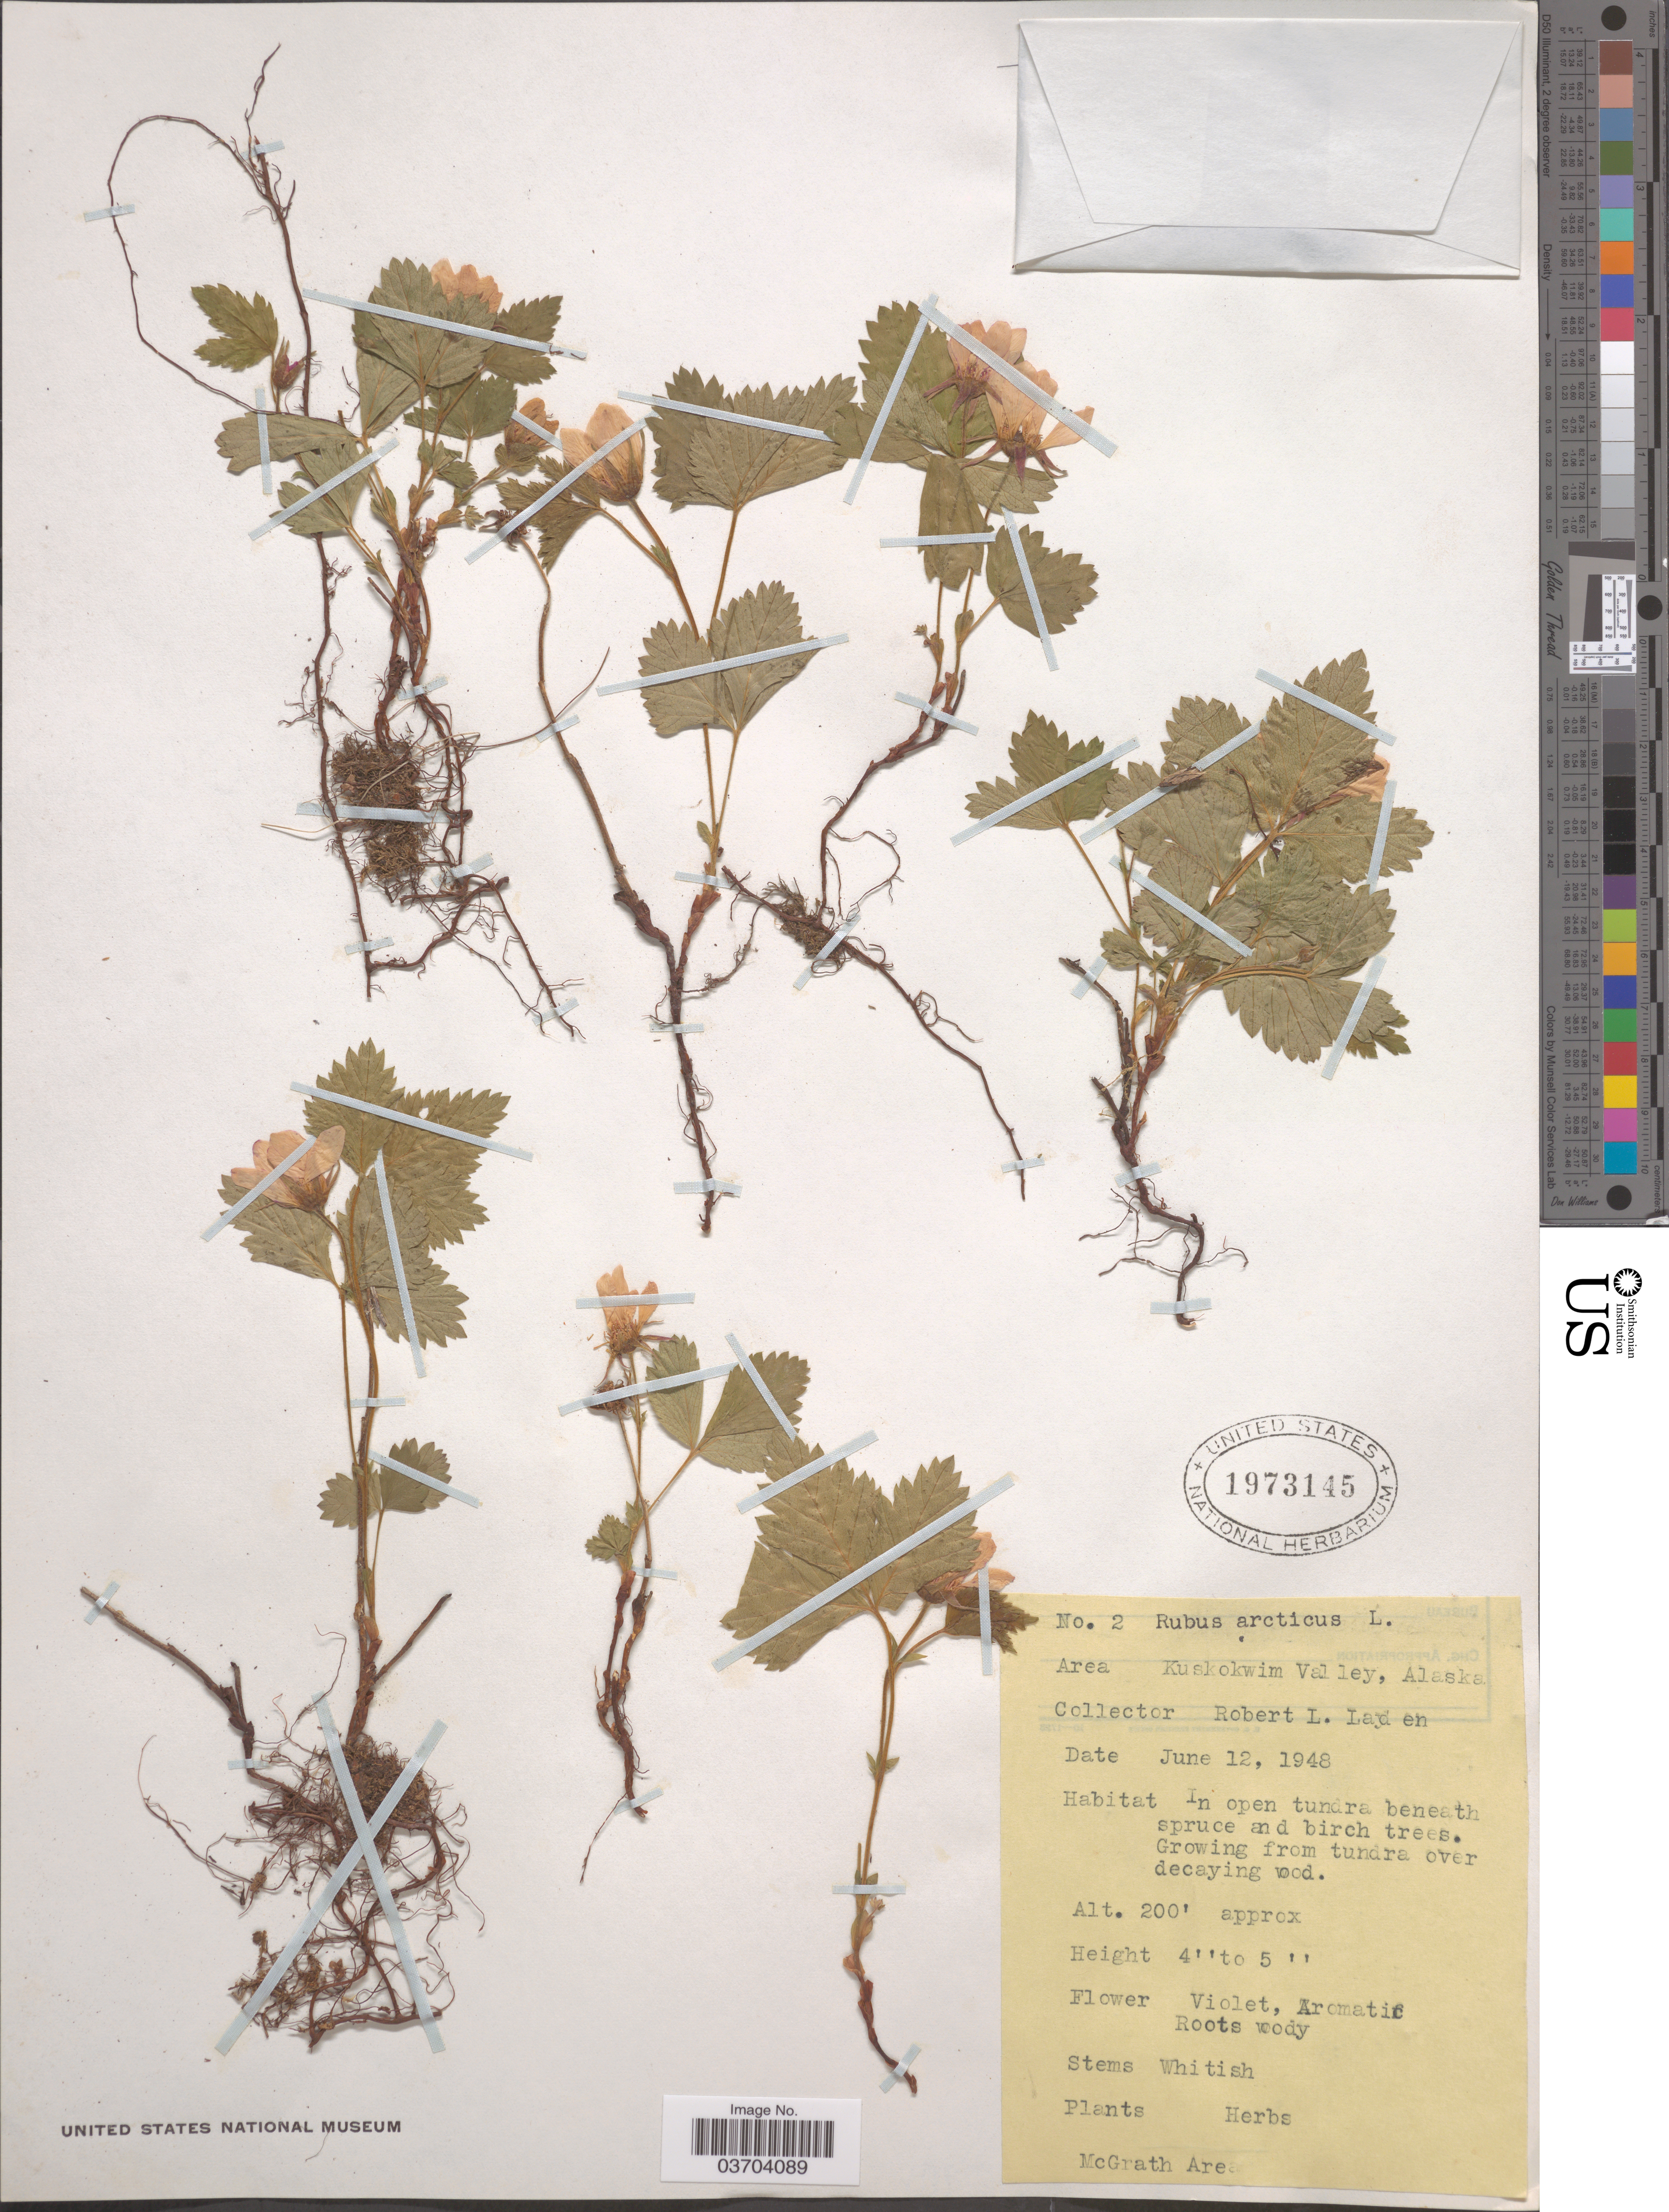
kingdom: Plantae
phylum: Tracheophyta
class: Magnoliopsida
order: Rosales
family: Rosaceae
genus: Rubus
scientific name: Rubus arcticus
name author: L.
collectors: R. Layden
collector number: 2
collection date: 1948-06-12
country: United States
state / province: Alaska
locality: Kuskokwim Valley.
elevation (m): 61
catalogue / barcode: US 1973145